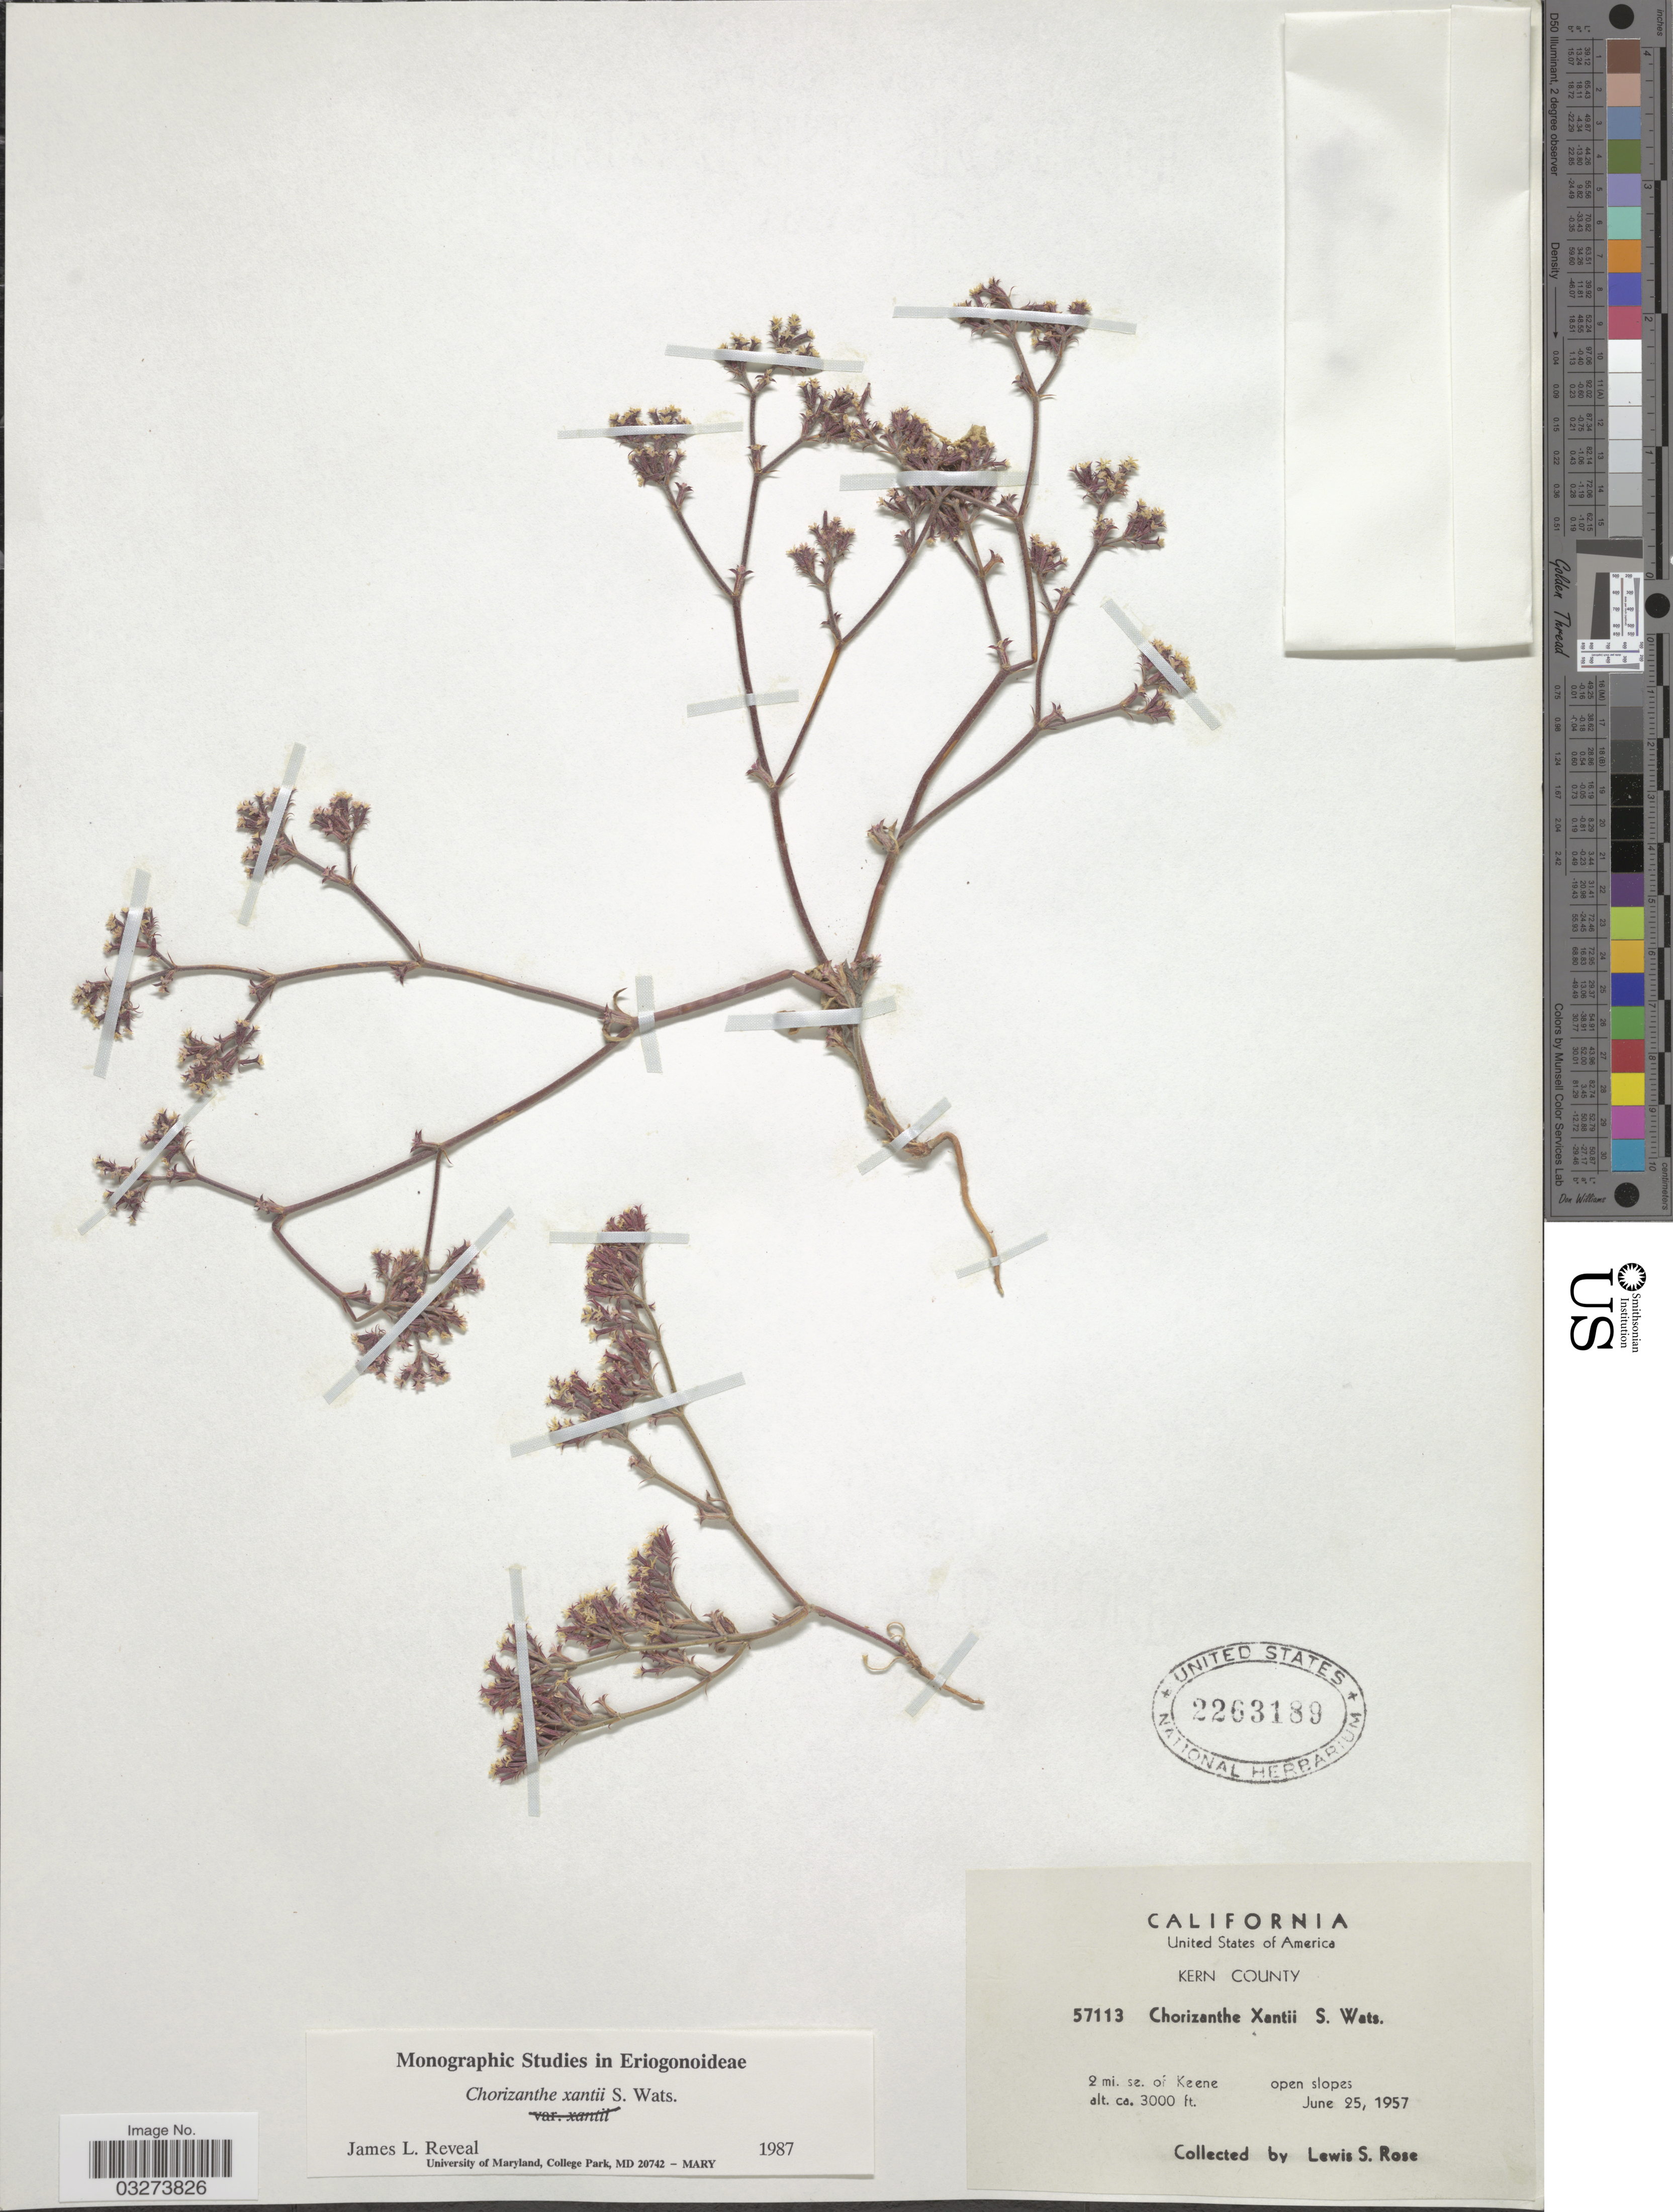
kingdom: Plantae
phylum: Tracheophyta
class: Magnoliopsida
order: Caryophyllales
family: Polygonaceae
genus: Chorizanthe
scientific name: Chorizanthe xanti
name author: S. Watson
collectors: L. S. Rose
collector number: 57113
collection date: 1957-06-25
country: United States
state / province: California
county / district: Kern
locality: Kern County. 2 mi se. of Keene.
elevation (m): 914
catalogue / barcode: US 2263189